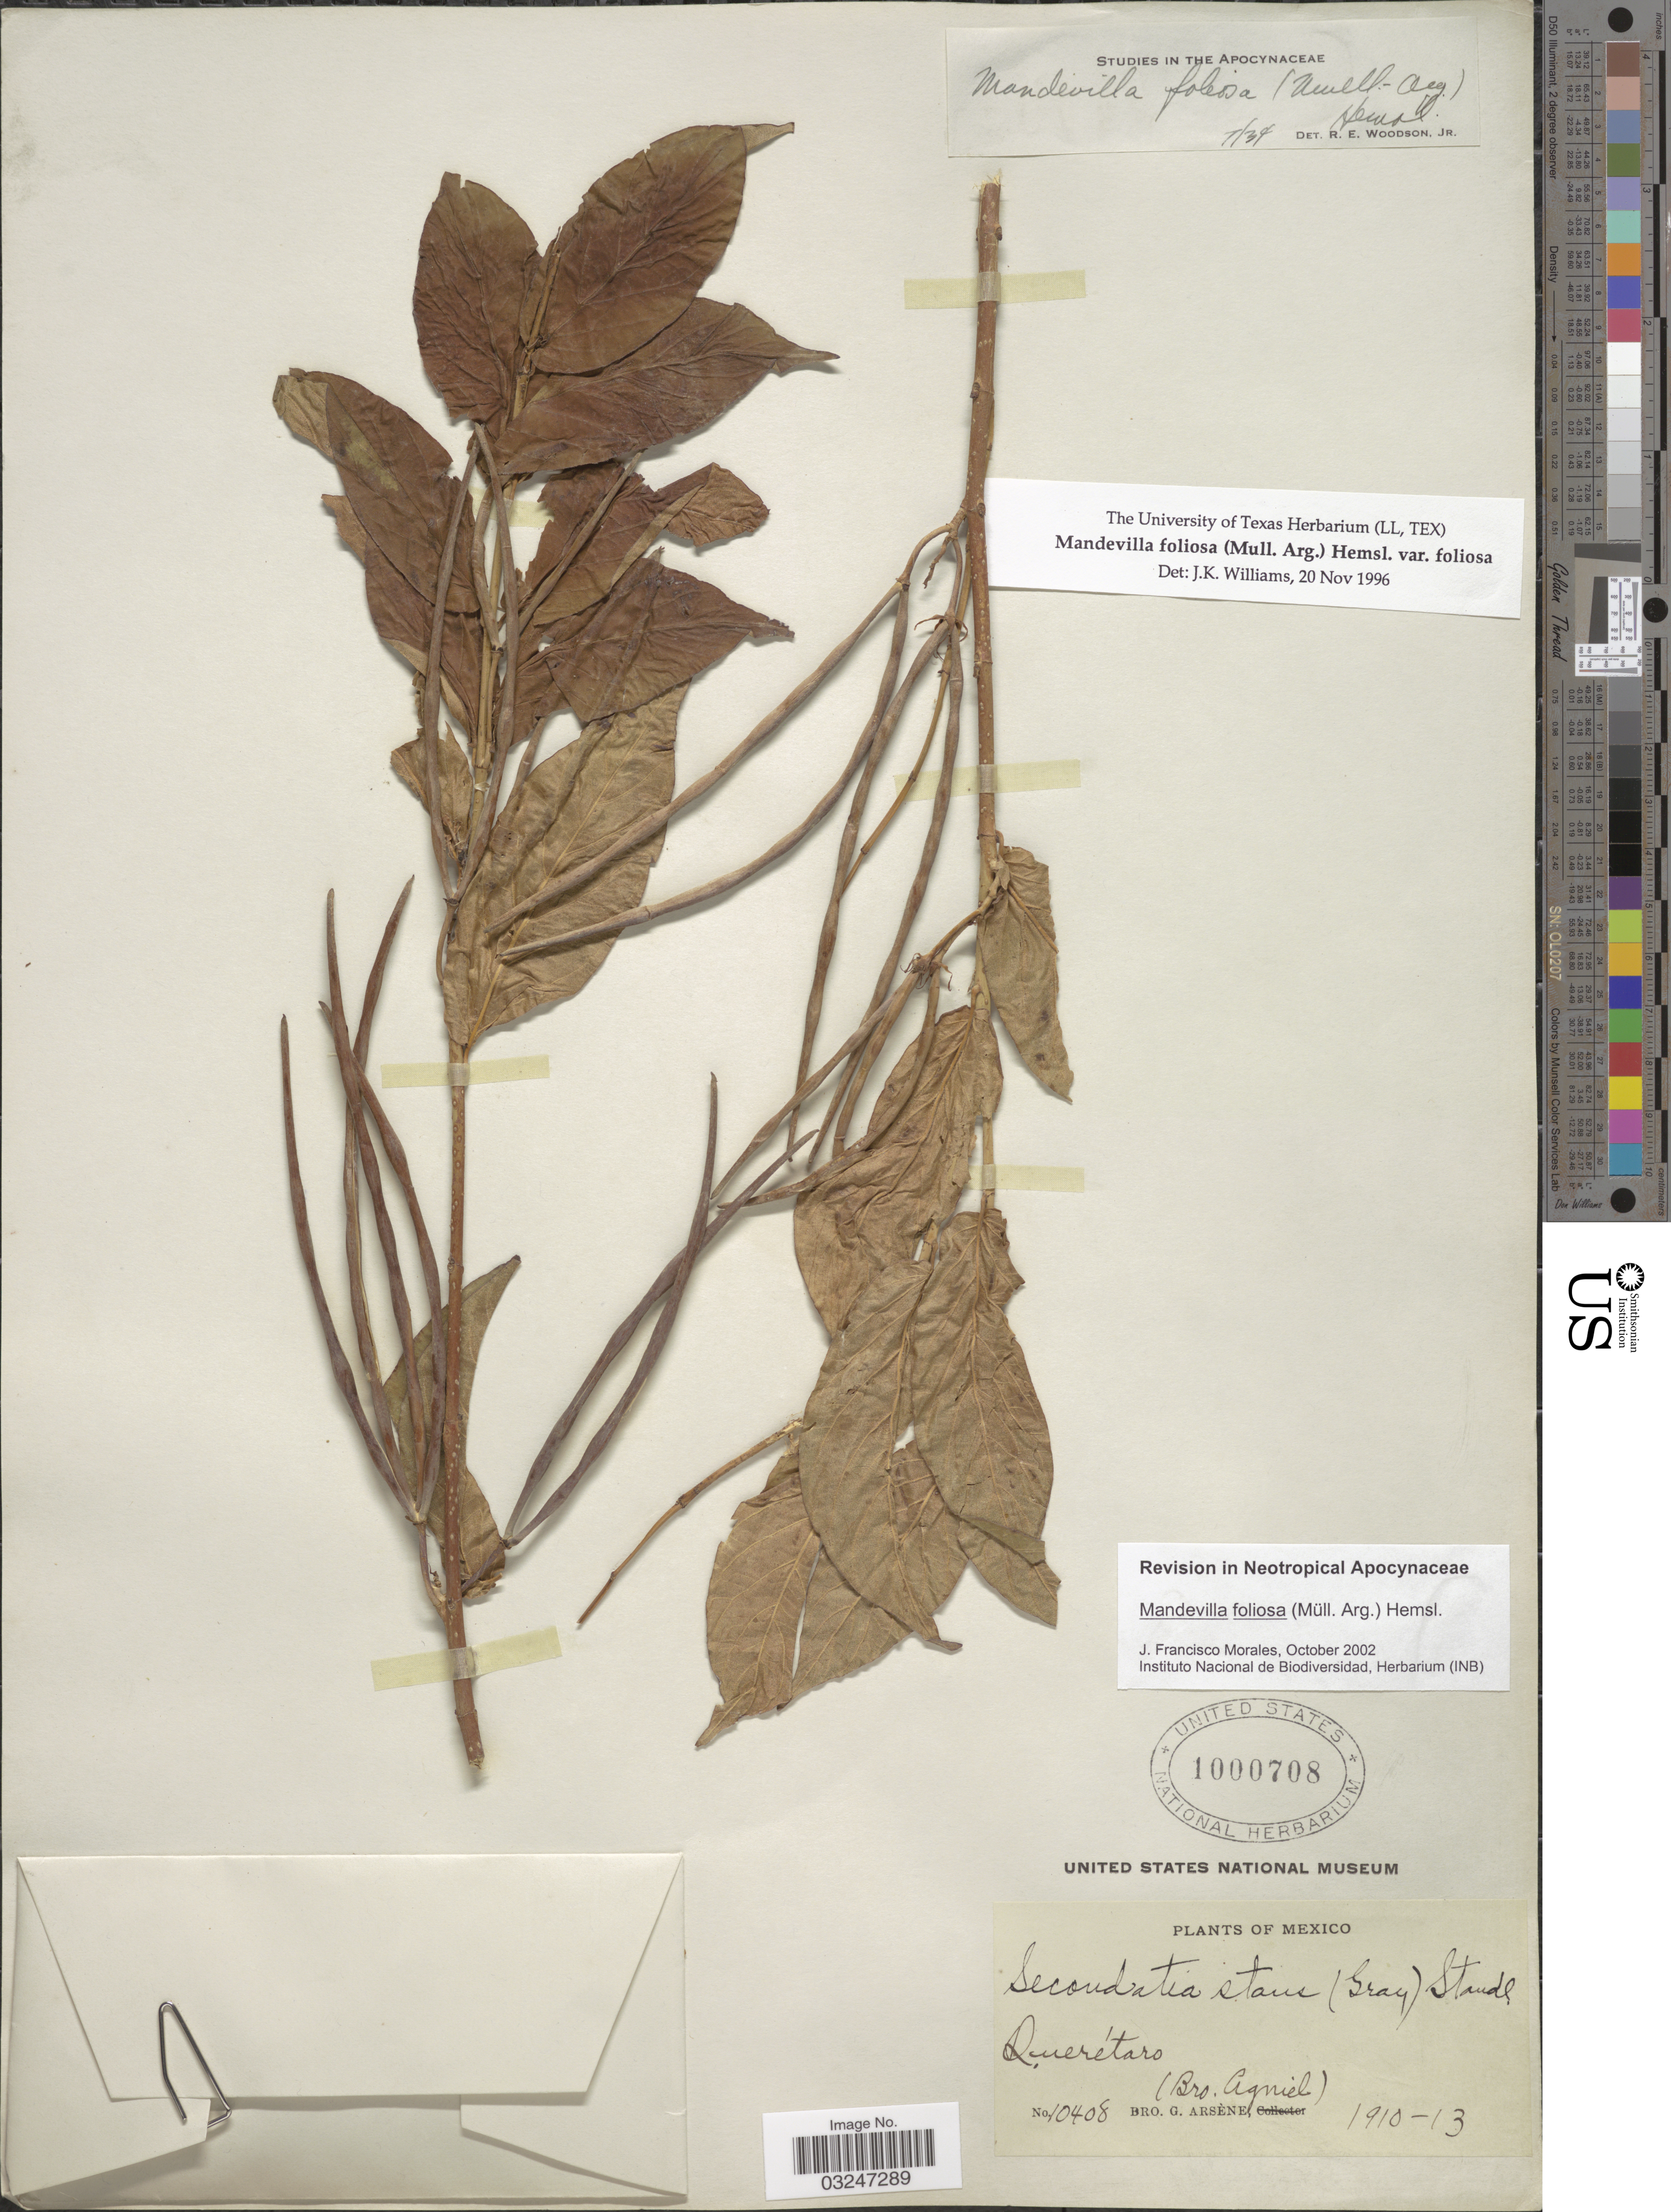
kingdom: Plantae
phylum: Tracheophyta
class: Magnoliopsida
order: Gentianales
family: Apocynaceae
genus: Mandevilla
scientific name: Mandevilla foliosa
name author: (Müll. Arg.) Hemsl.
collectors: Bro. Agniel & Bro. G. Arsène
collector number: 10408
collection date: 1910/1913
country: Mexico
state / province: Querétaro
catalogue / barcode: US 1000708